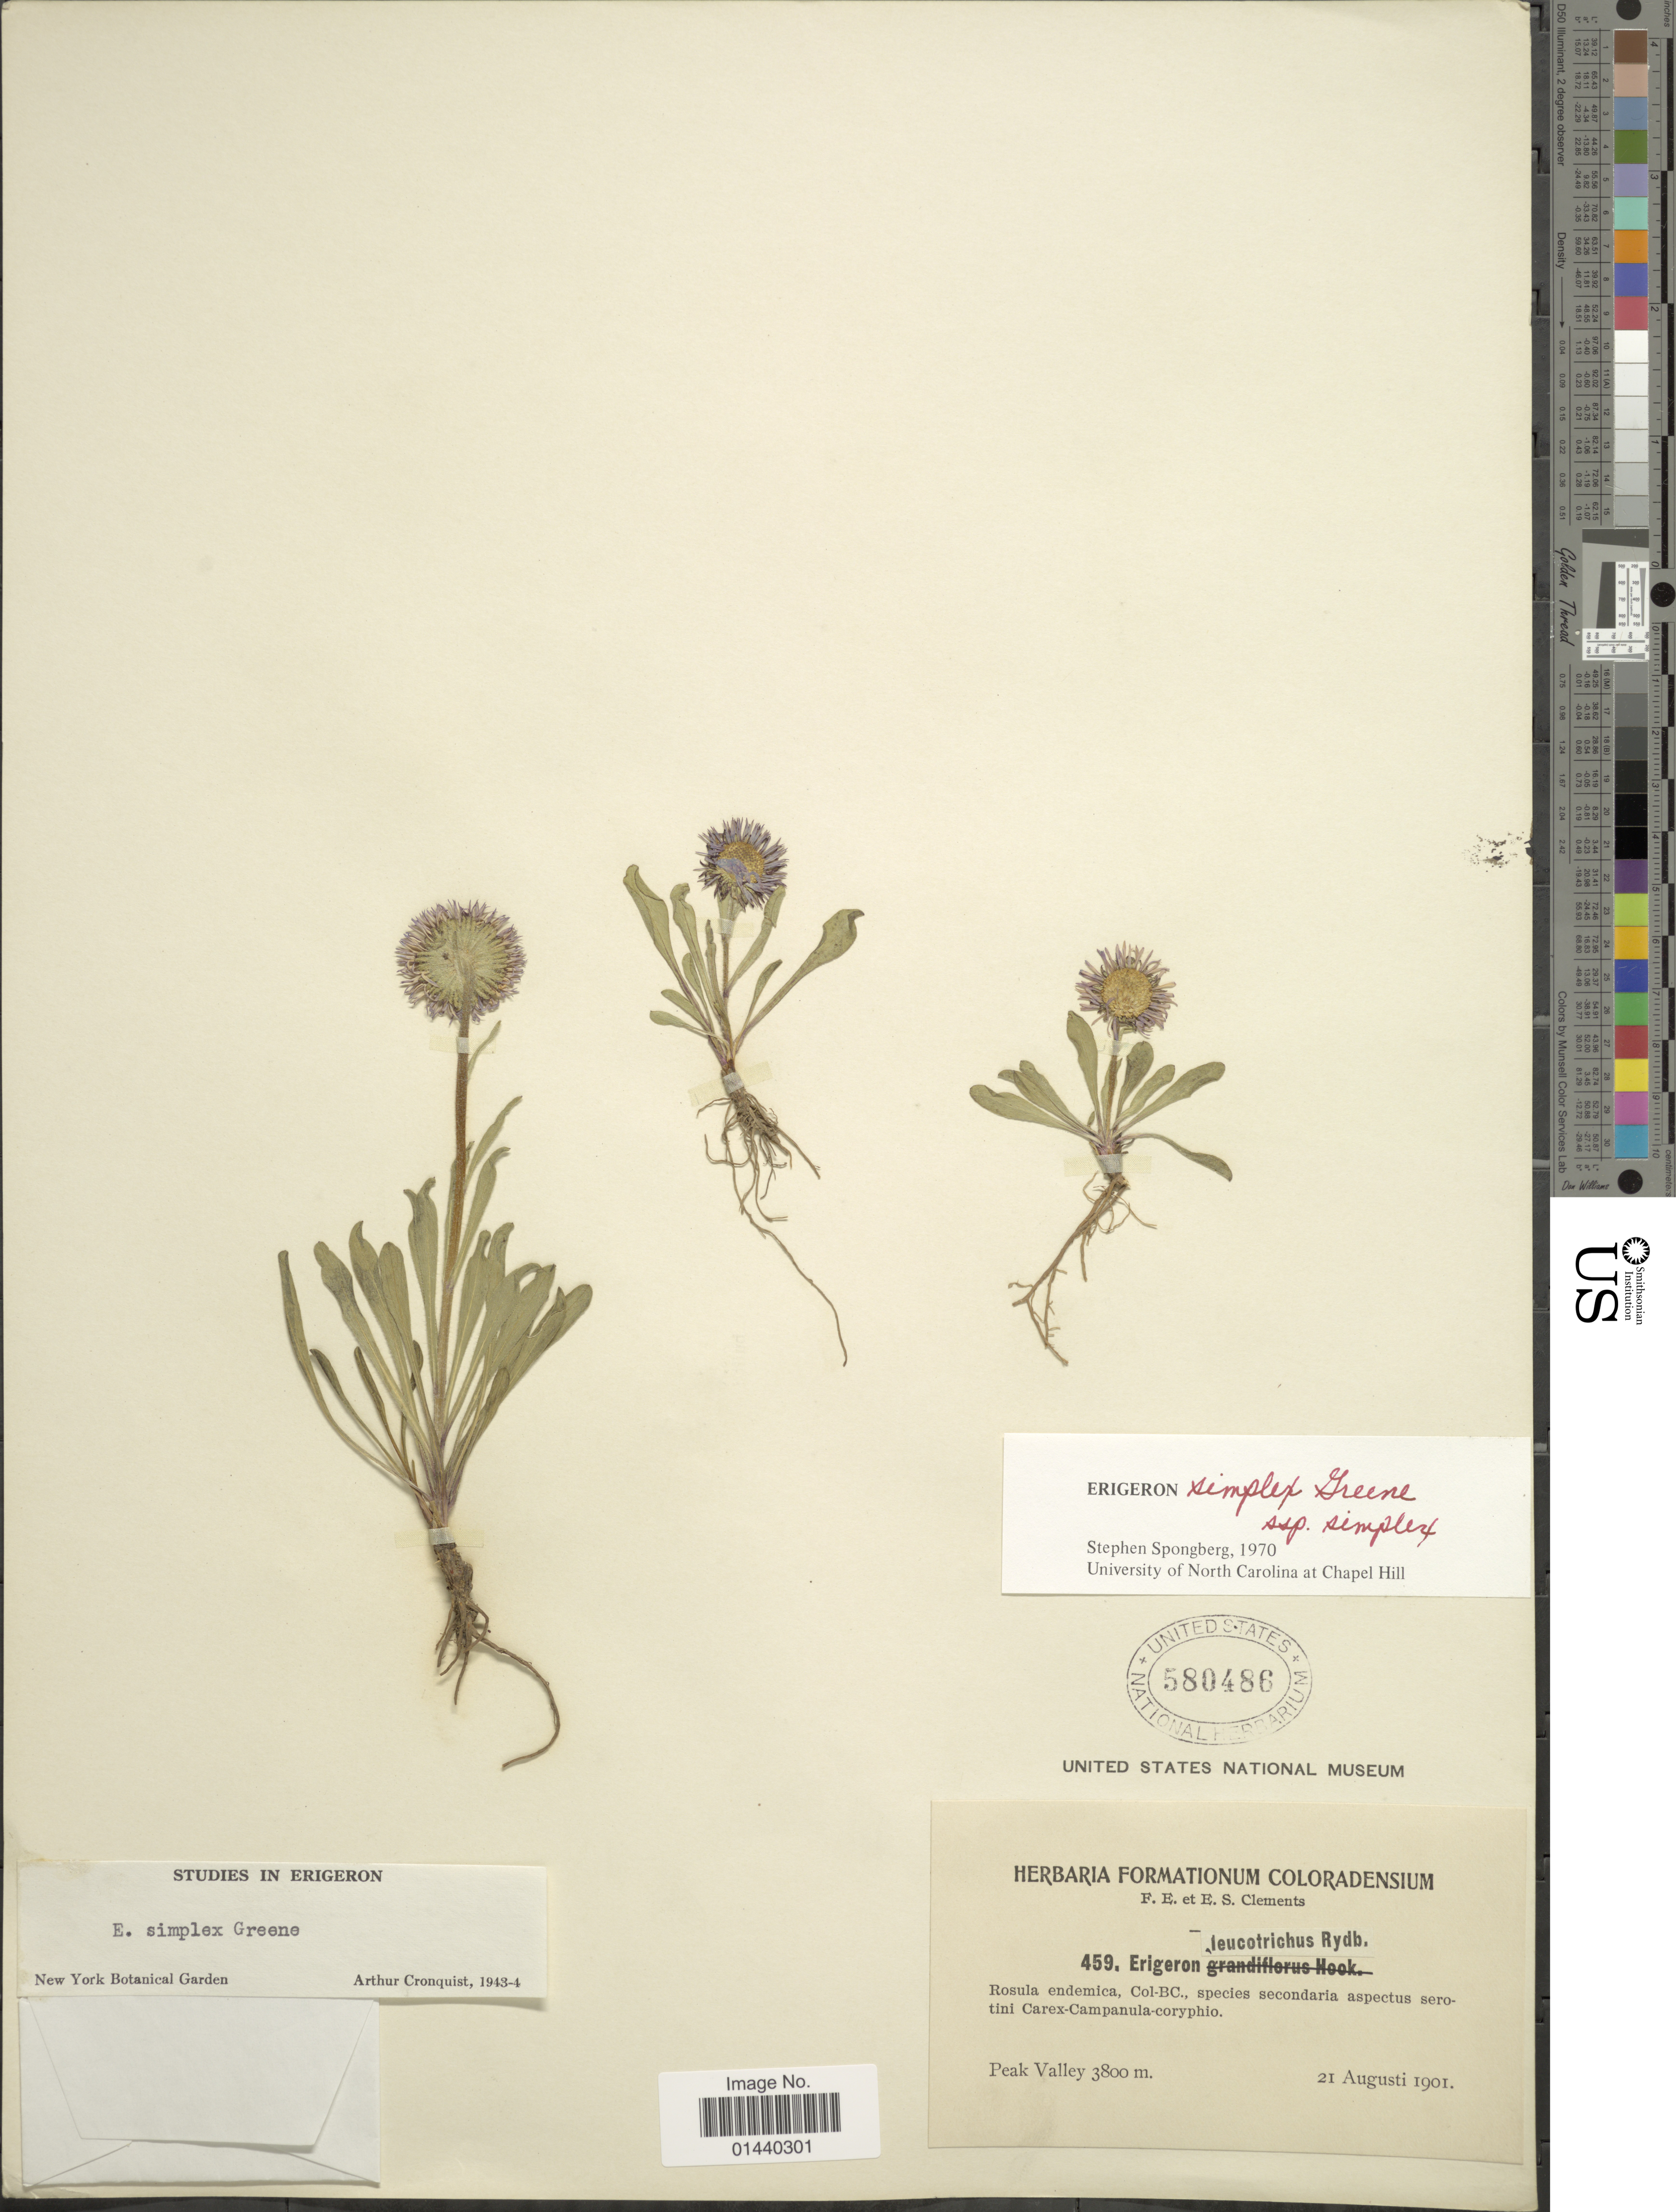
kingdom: Plantae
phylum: Tracheophyta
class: Magnoliopsida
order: Asterales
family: Asteraceae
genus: Erigeron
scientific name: Erigeron simplex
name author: Greene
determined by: Cronquist, A. J.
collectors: F. E. Clements & E. S. Clements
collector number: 459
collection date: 1901-08-21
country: United States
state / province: Colorado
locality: Peak Valley.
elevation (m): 3800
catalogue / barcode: US 580486